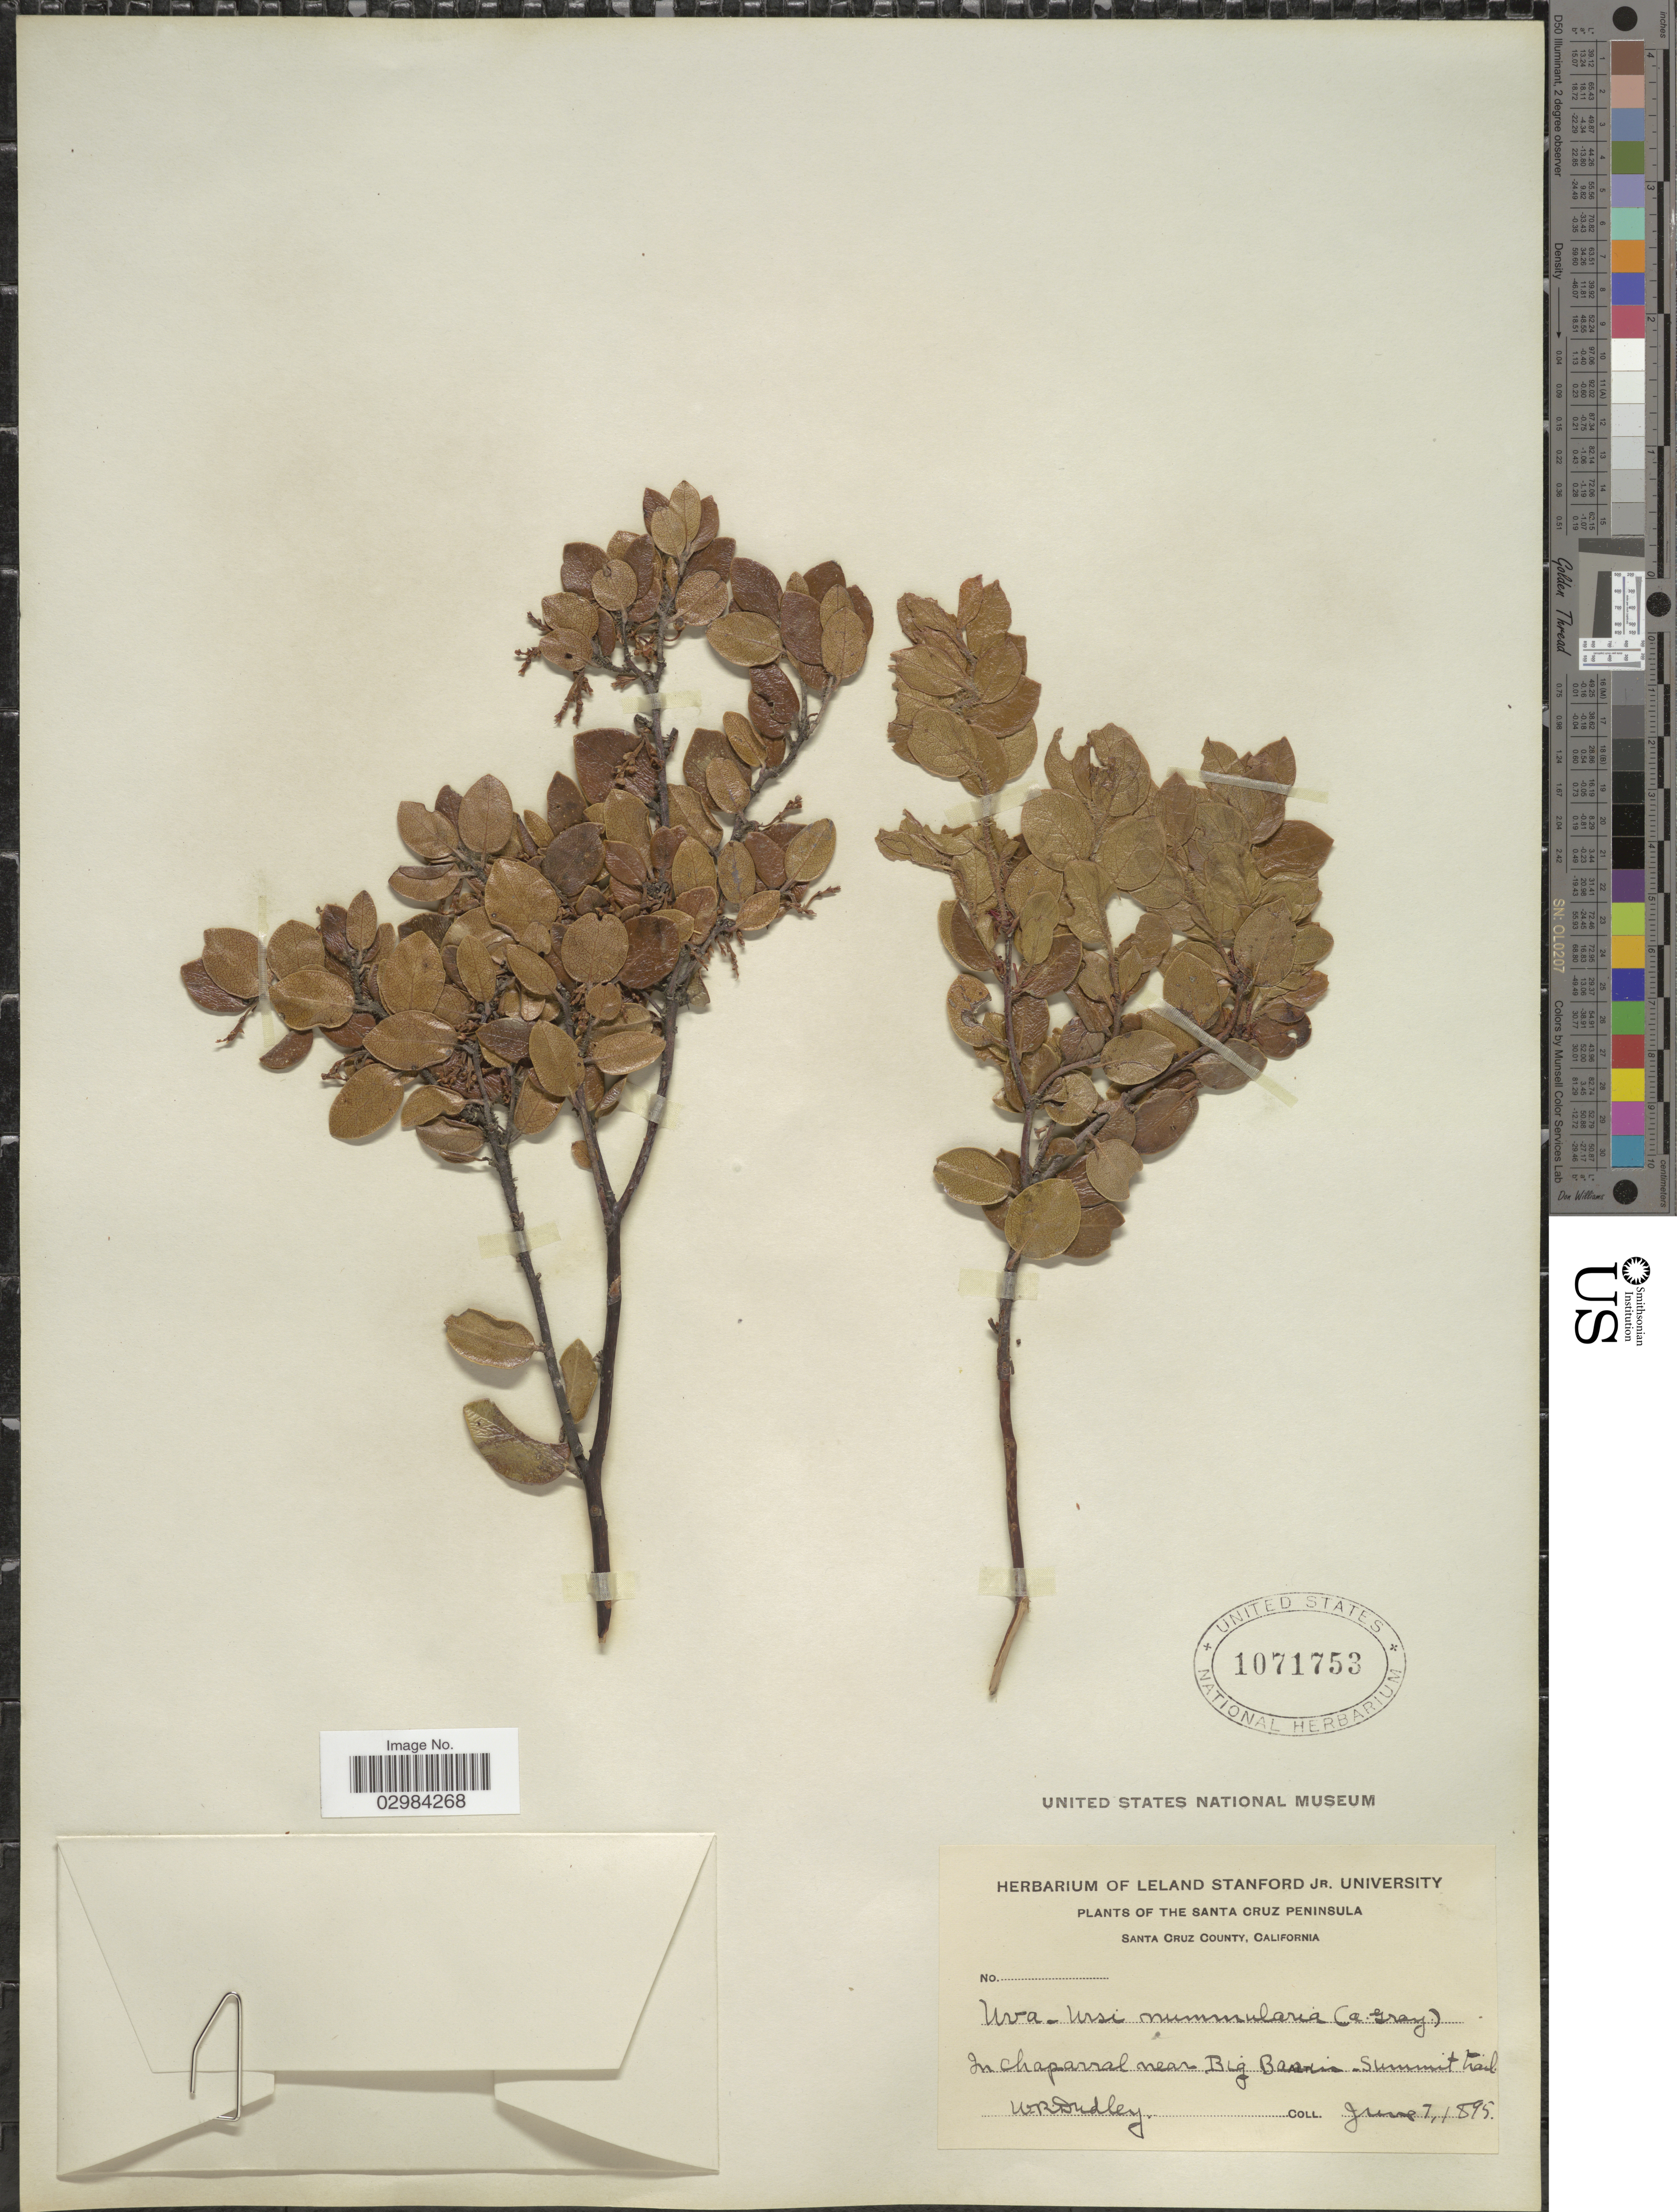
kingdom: Plantae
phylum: Tracheophyta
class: Magnoliopsida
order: Ericales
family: Ericaceae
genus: Arctostaphylos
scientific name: Arctostaphylos nummularia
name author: A. Gray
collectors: W. Dudley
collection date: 1895-06-07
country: United States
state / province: California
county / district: Santa Cruz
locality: The Santa Cruz Peninsula, Santa Cruz County, In chaparral near Big Basin. Summit trail.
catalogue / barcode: US 1071753